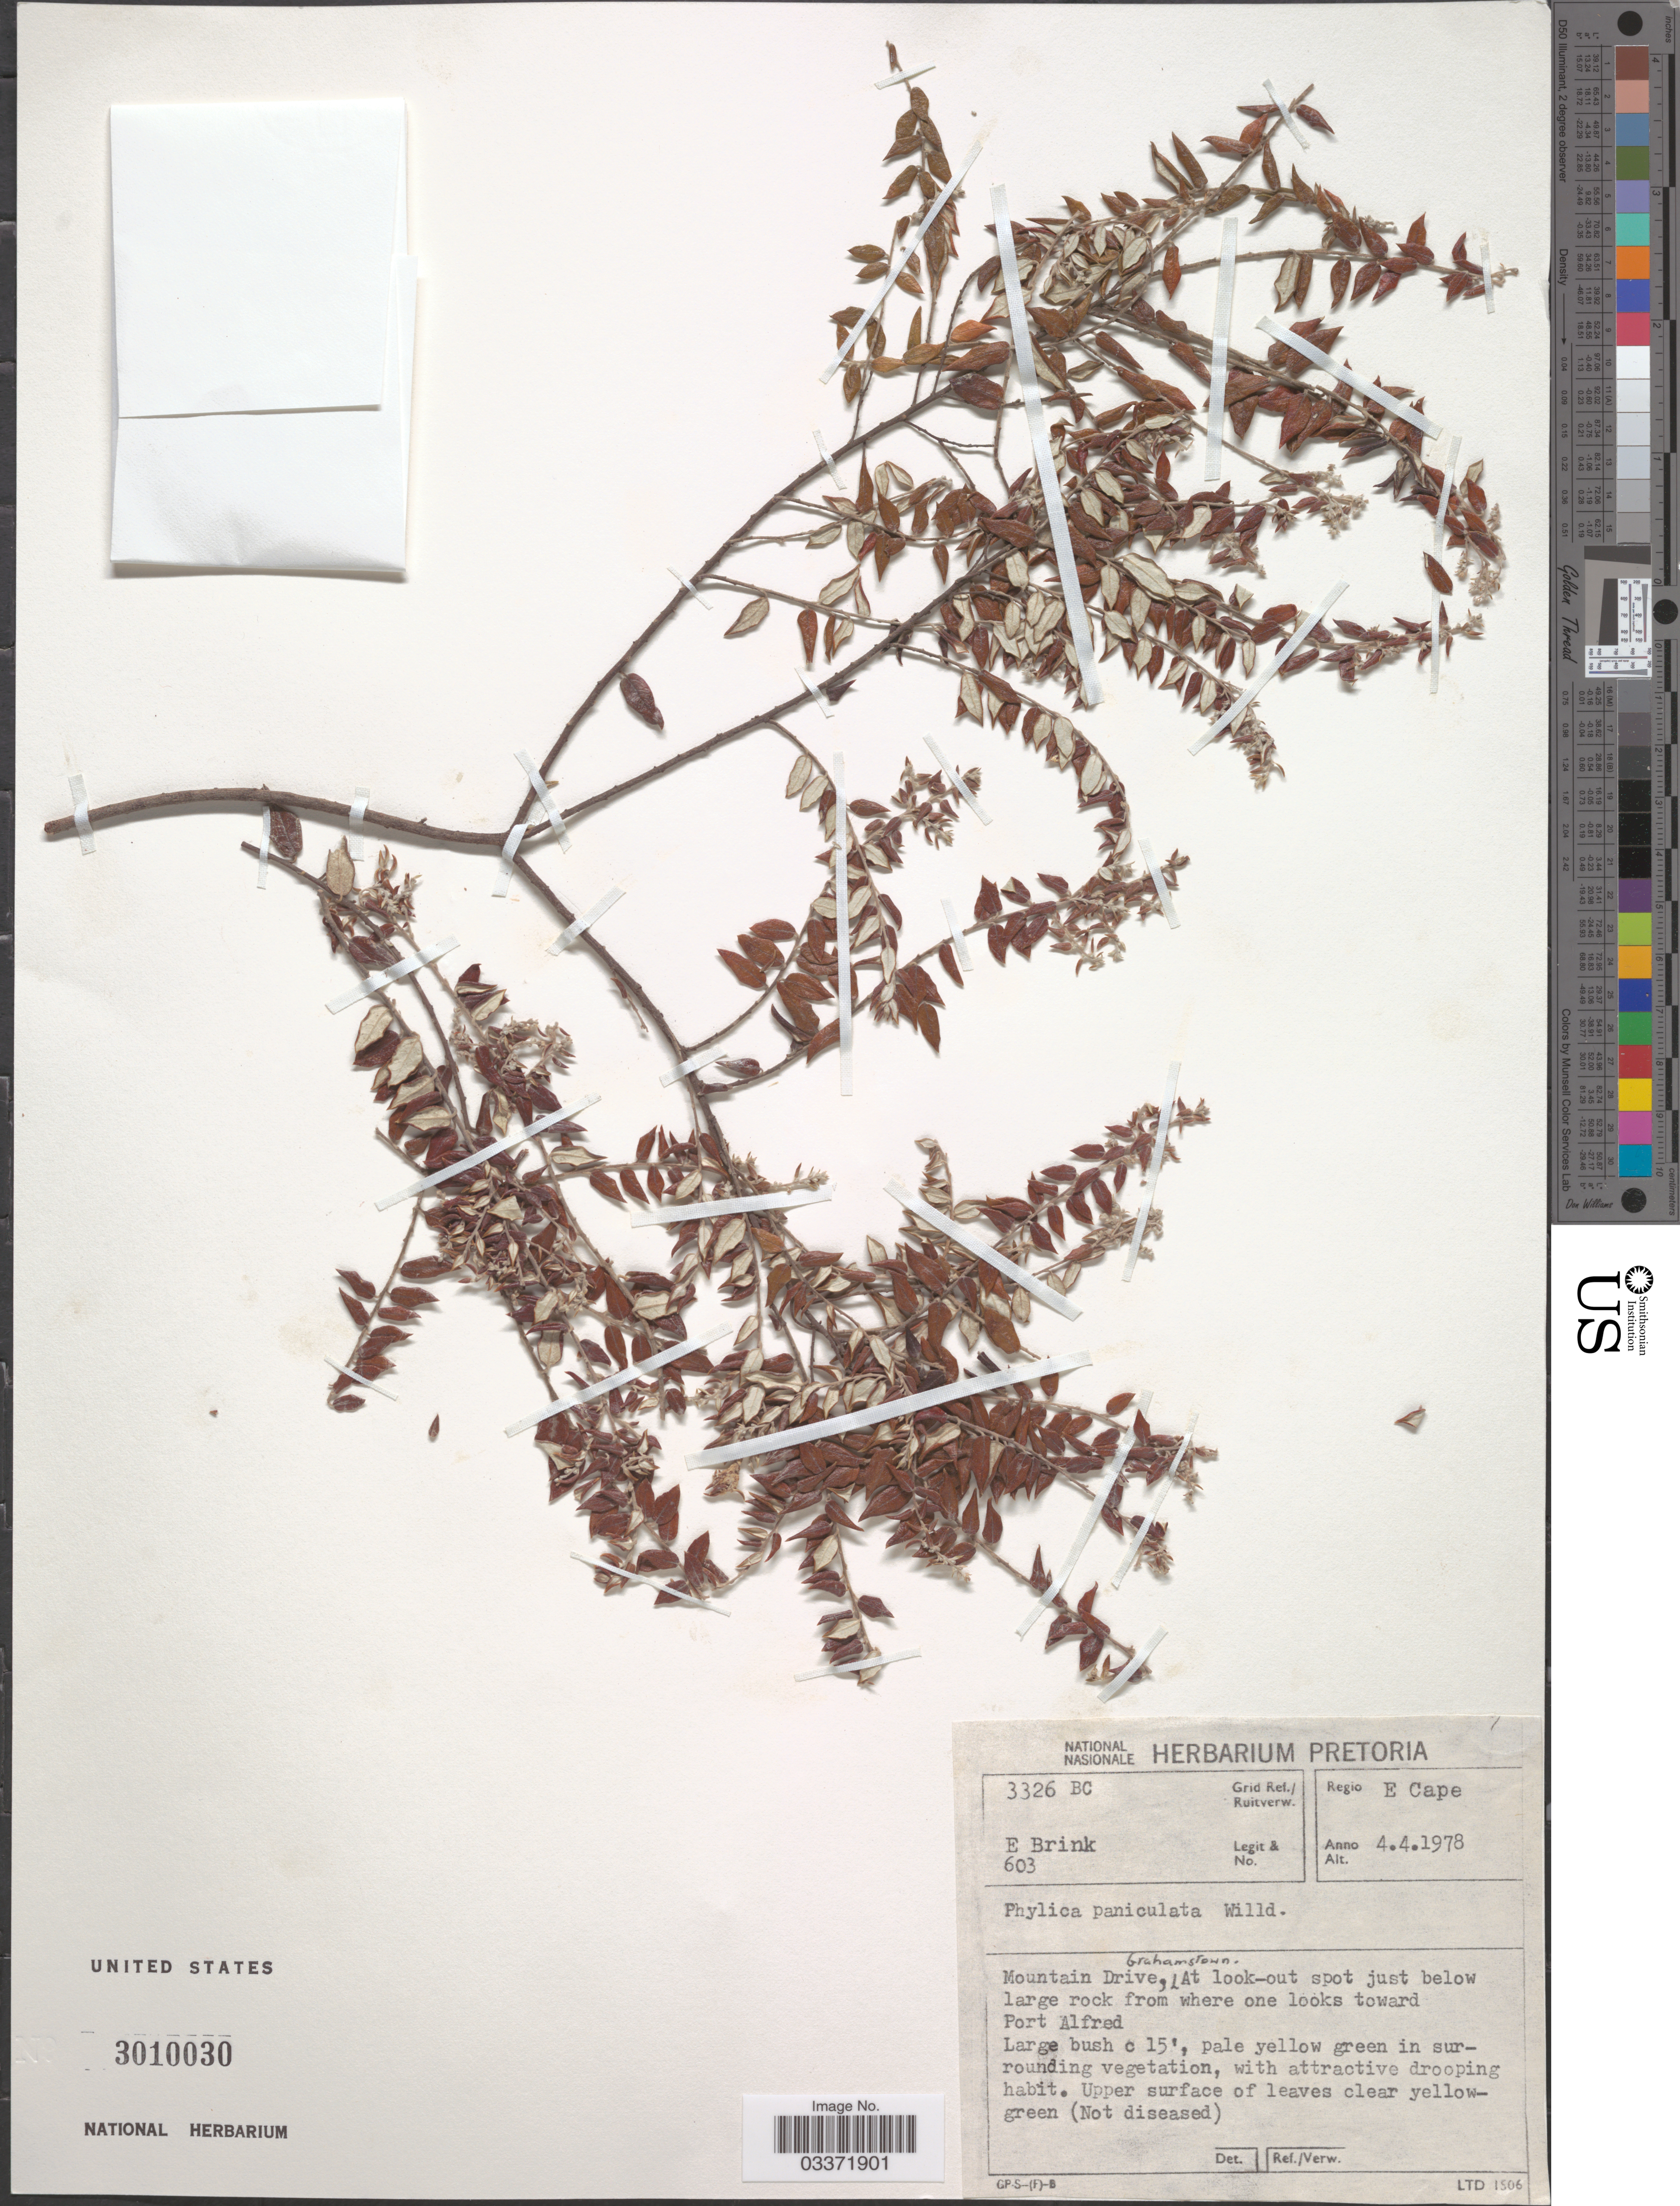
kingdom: Plantae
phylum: Tracheophyta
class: Magnoliopsida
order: Rosales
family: Rhamnaceae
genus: Phylica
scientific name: Phylica paniculata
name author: Willd.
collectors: E. Brink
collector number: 603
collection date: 1978-04-04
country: South Africa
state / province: Eastern Cape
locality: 3326 BC Grid. Ref./Ruitverw. Regio E Cape. Mountain Drive, Grahamstown at look-out spot just below large rock from where one looks toward Port Alfred.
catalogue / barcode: US 3010030